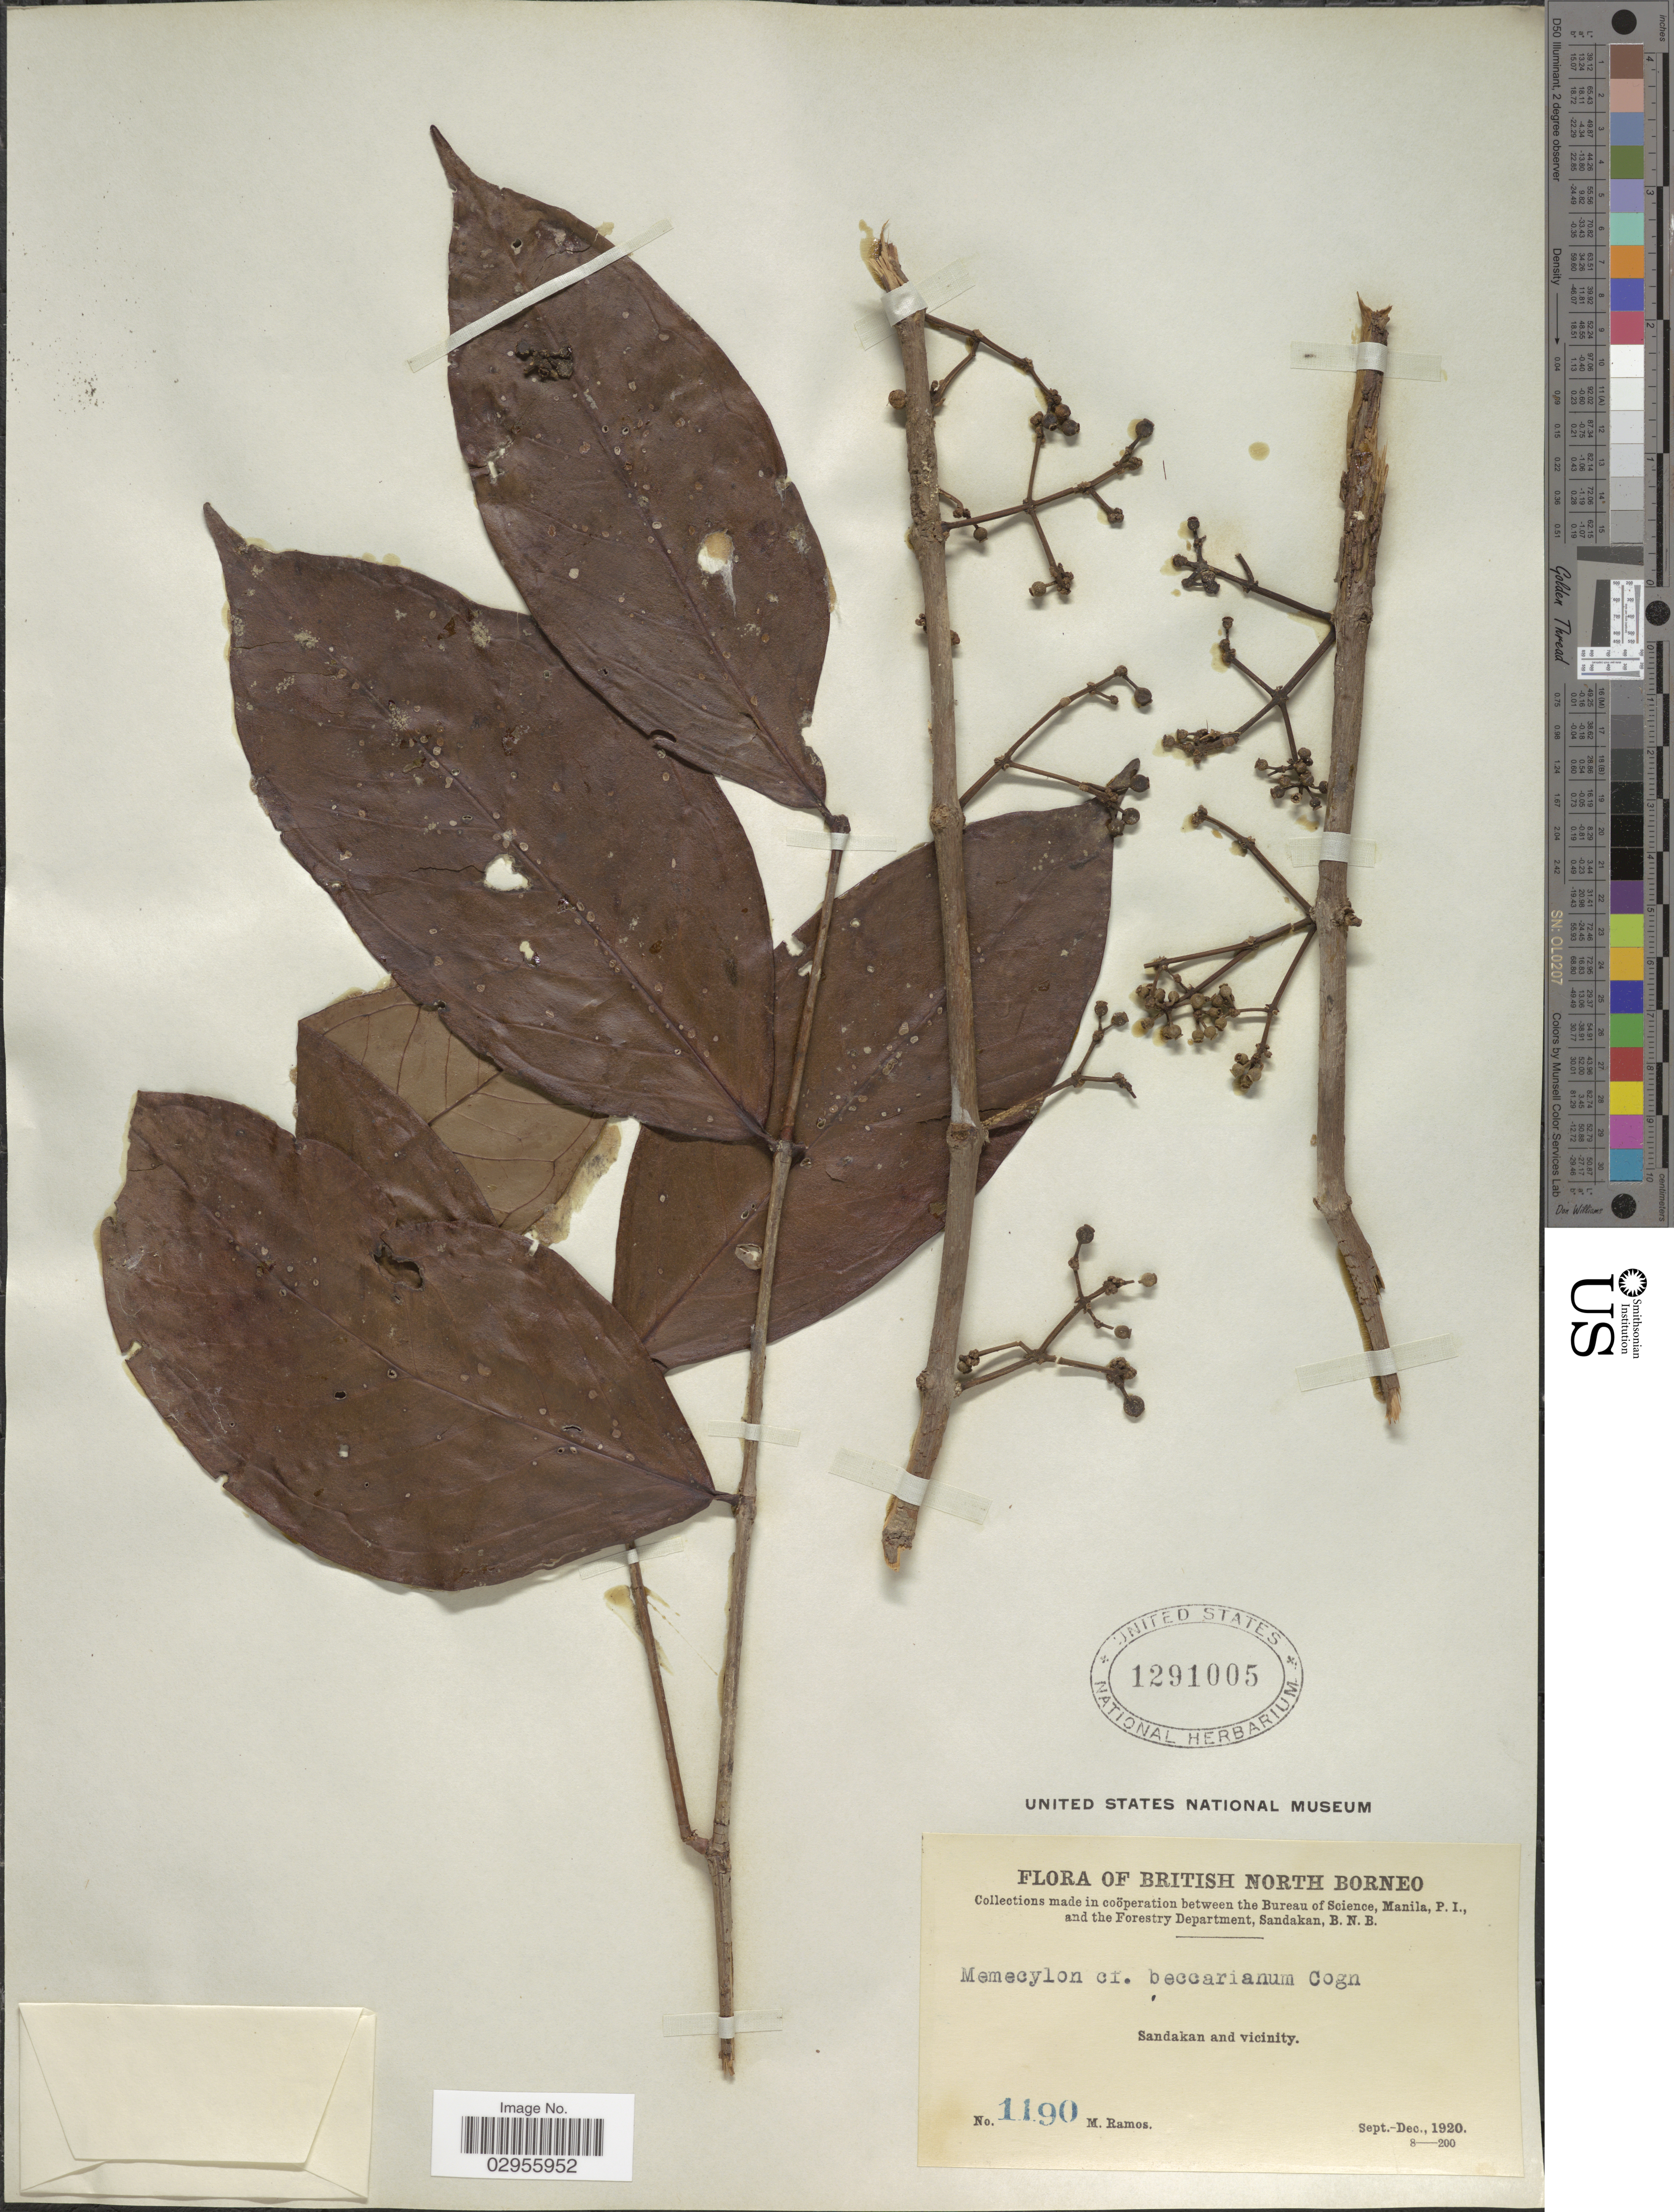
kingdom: Plantae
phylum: Tracheophyta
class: Magnoliopsida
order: Myrtales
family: Melastomataceae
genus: Memecylon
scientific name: Memecylon beccarianum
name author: Cogn.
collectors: M. Ramos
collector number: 1190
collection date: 1920-09/1920-12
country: Malaysia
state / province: Sabah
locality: British North Borneo. Sandakan and vicinity.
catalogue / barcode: US 1291005